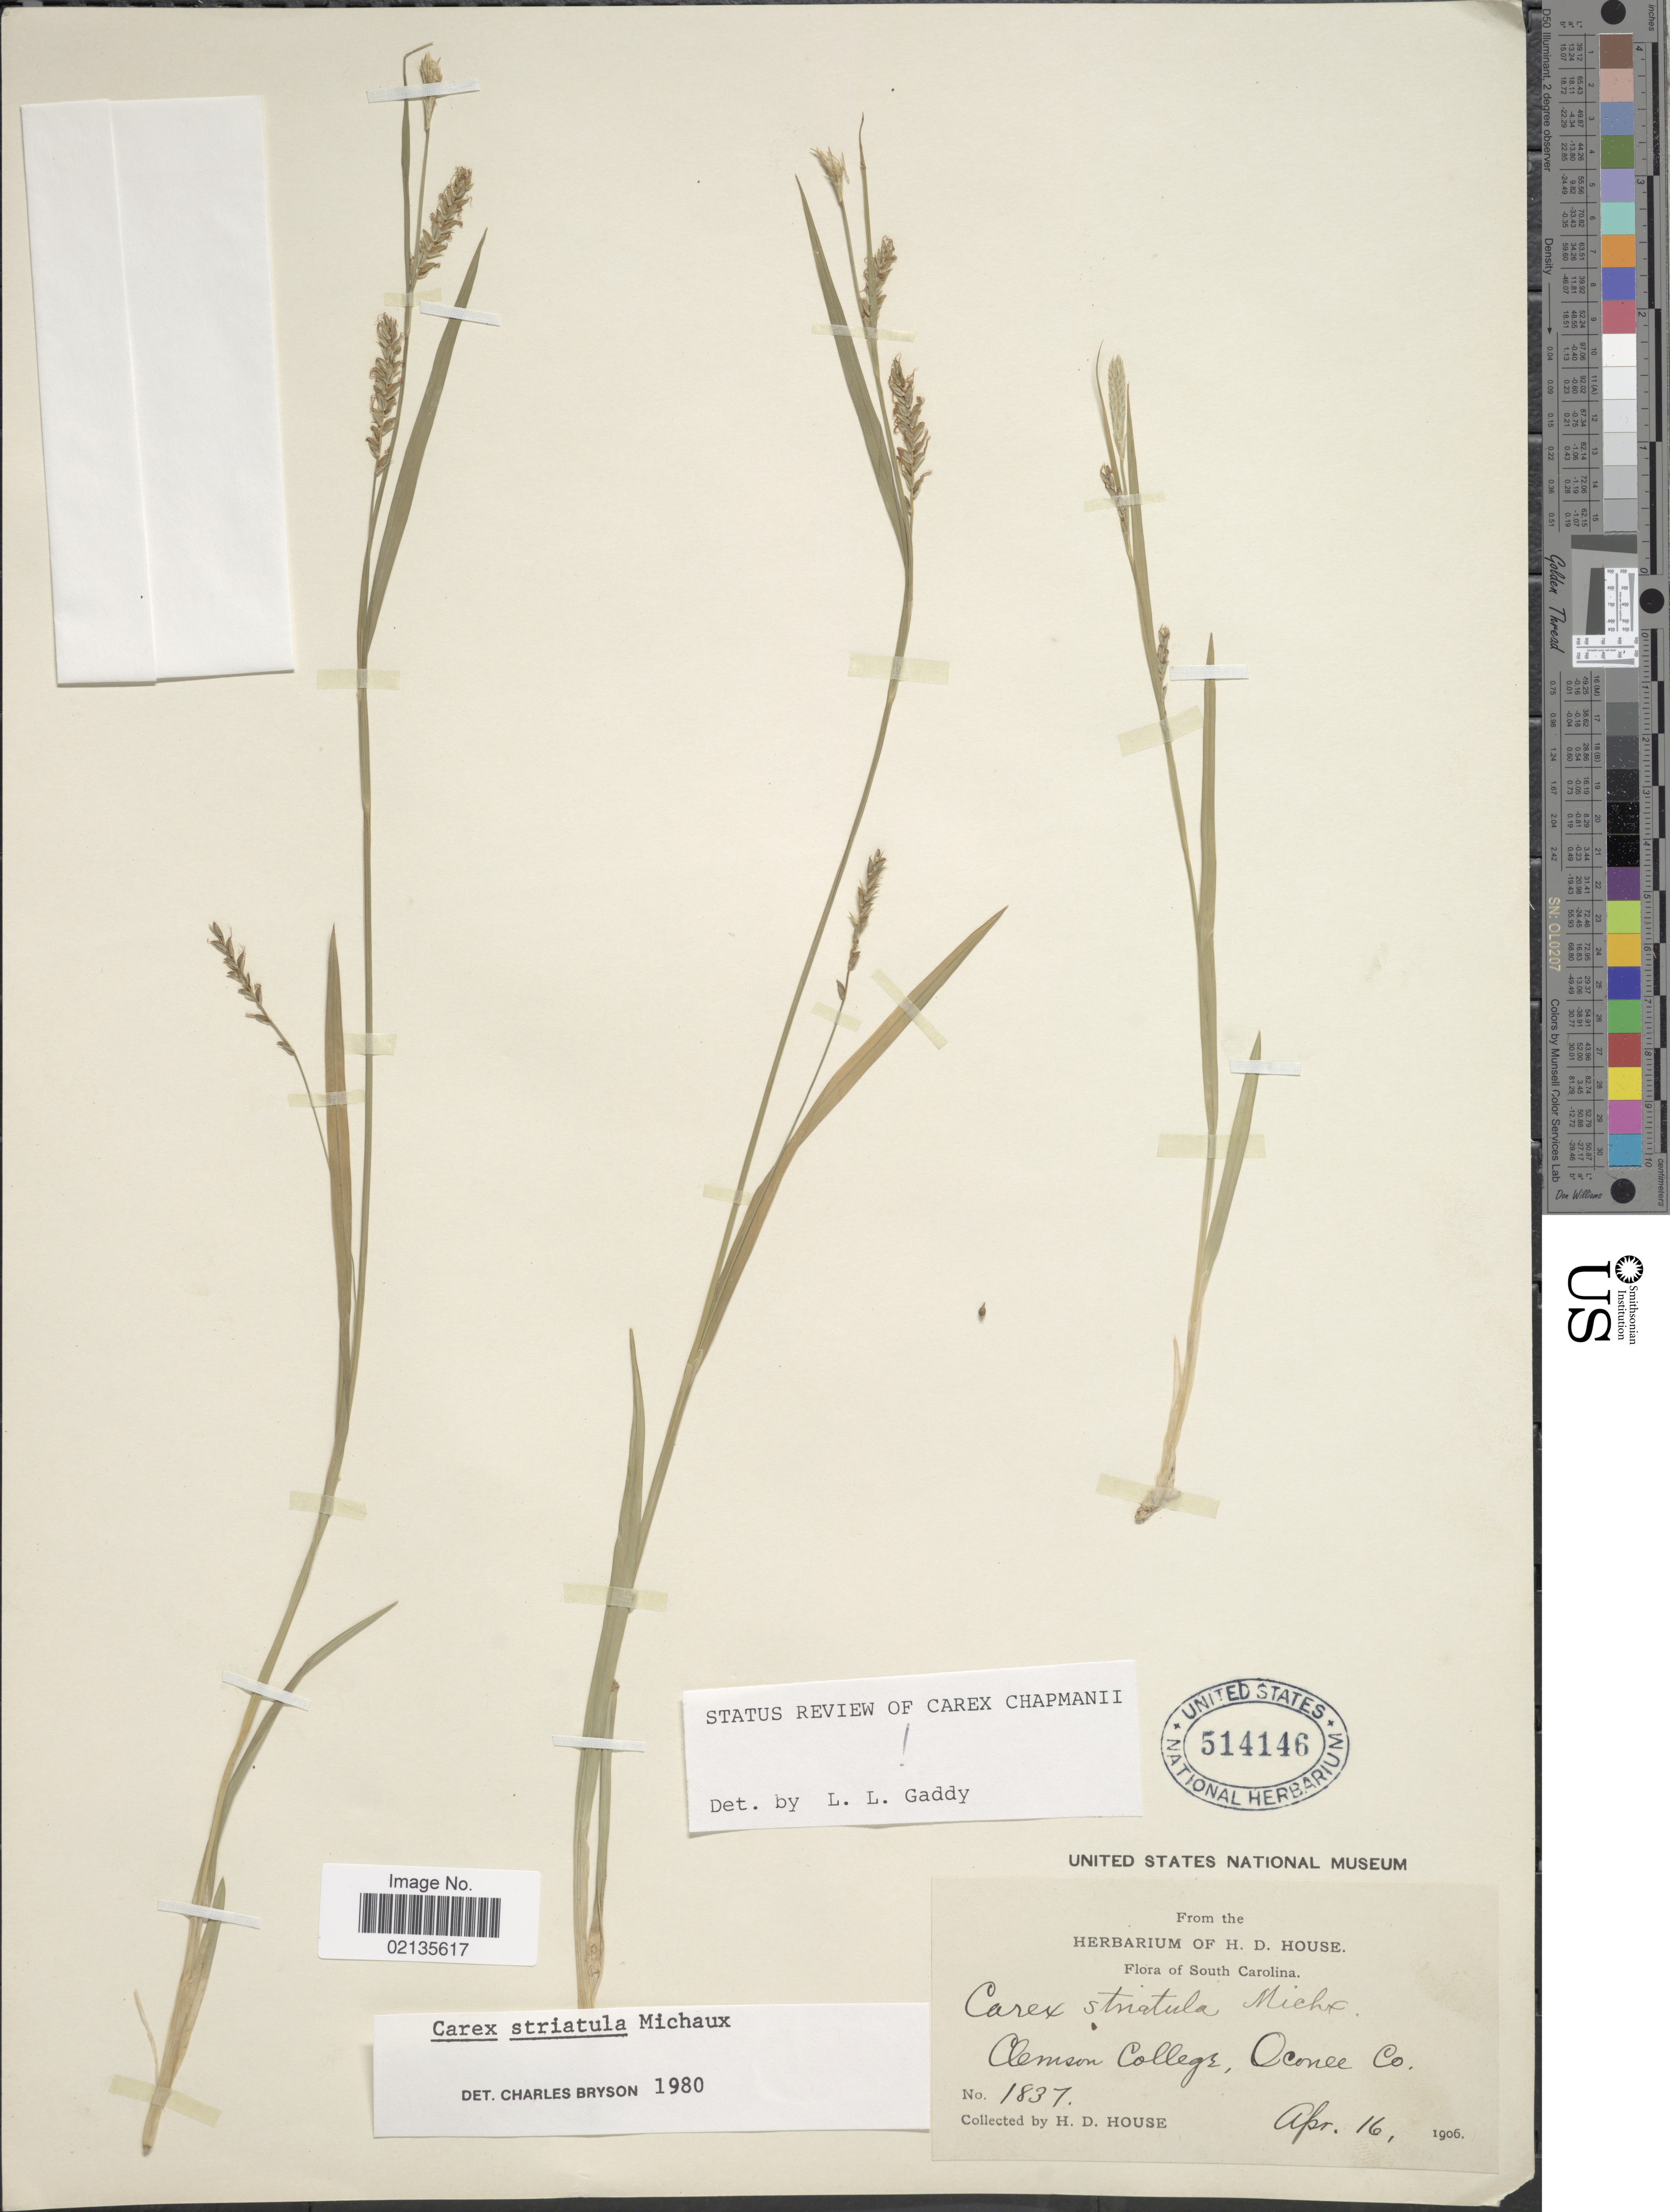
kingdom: Plantae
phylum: Tracheophyta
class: Liliopsida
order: Poales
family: Cyperaceae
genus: Carex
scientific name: Carex striatula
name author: Michx.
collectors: H. D. House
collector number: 1837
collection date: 1906-04-16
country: United States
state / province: South Carolina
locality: Clemson College, Oconee Co.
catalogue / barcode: US 514146